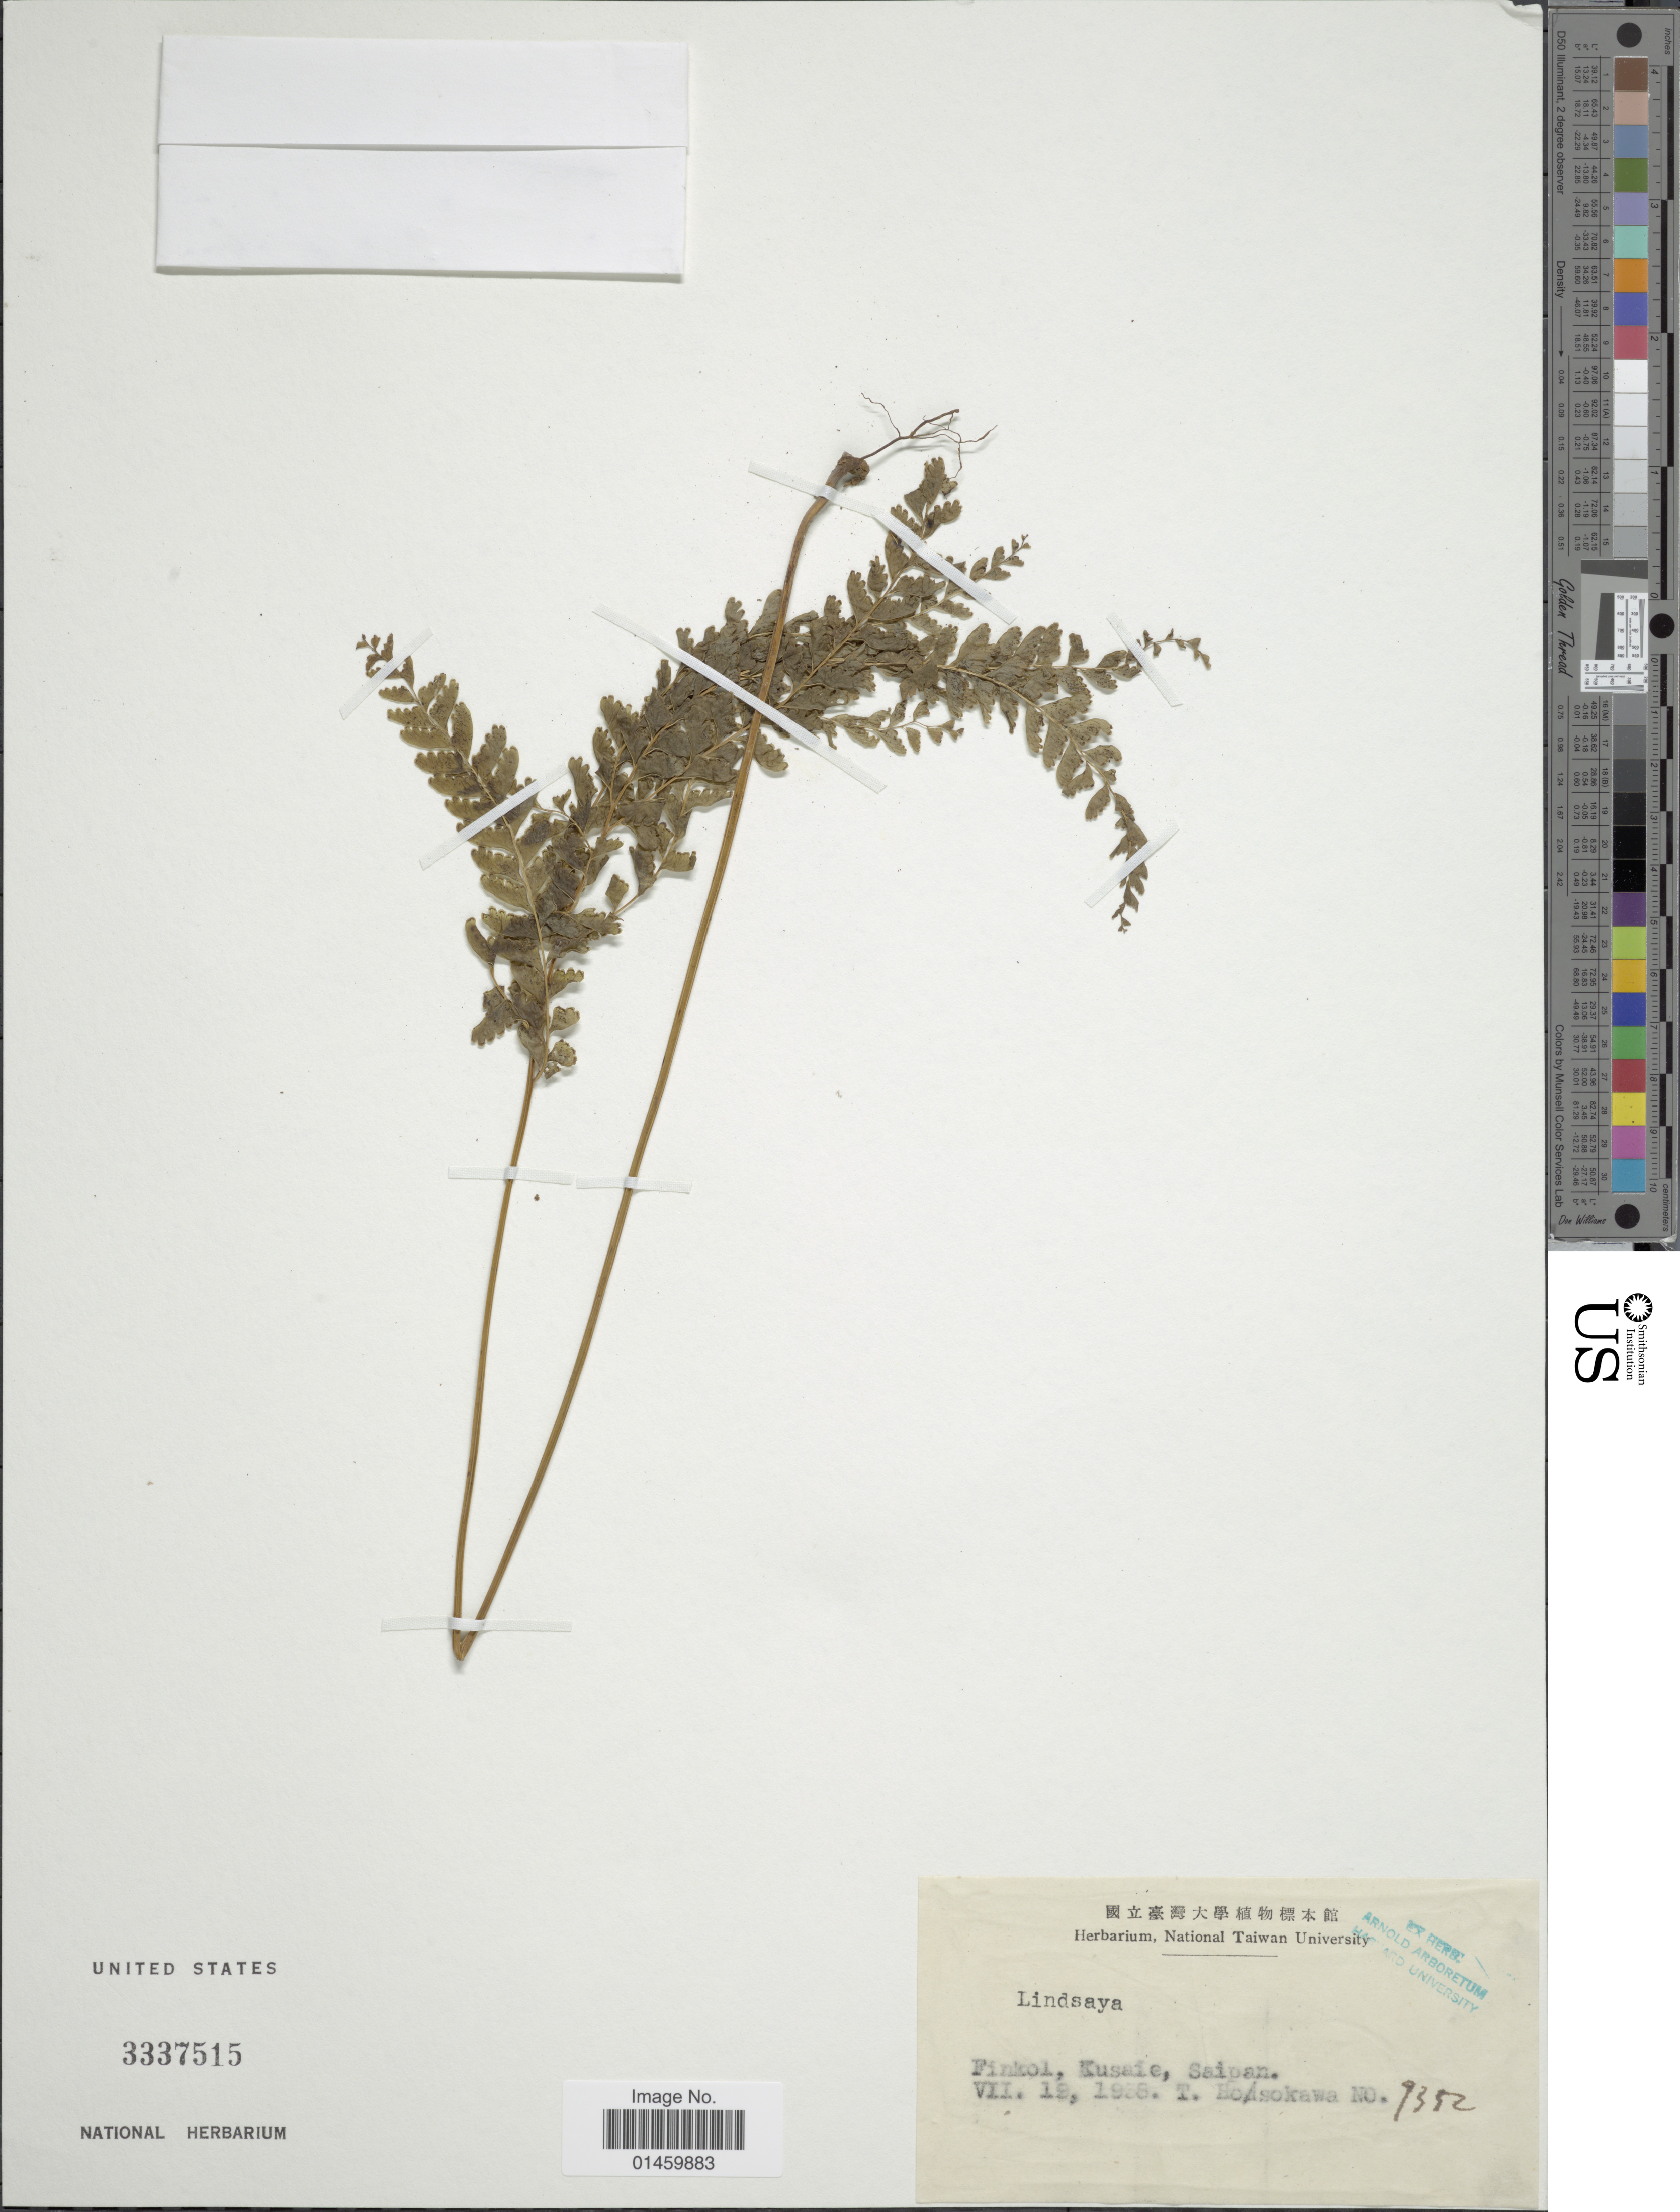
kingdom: Plantae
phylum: Tracheophyta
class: Polypodiopsida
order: Polypodiales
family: Lindsaeaceae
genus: Lindsaea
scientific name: Lindsaea lobata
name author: Poir.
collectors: T. Hosokawa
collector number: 9352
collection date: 1938-07-19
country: Northern Mariana Islands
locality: Finkol, Kusaie, Saipan.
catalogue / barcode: US 3337515